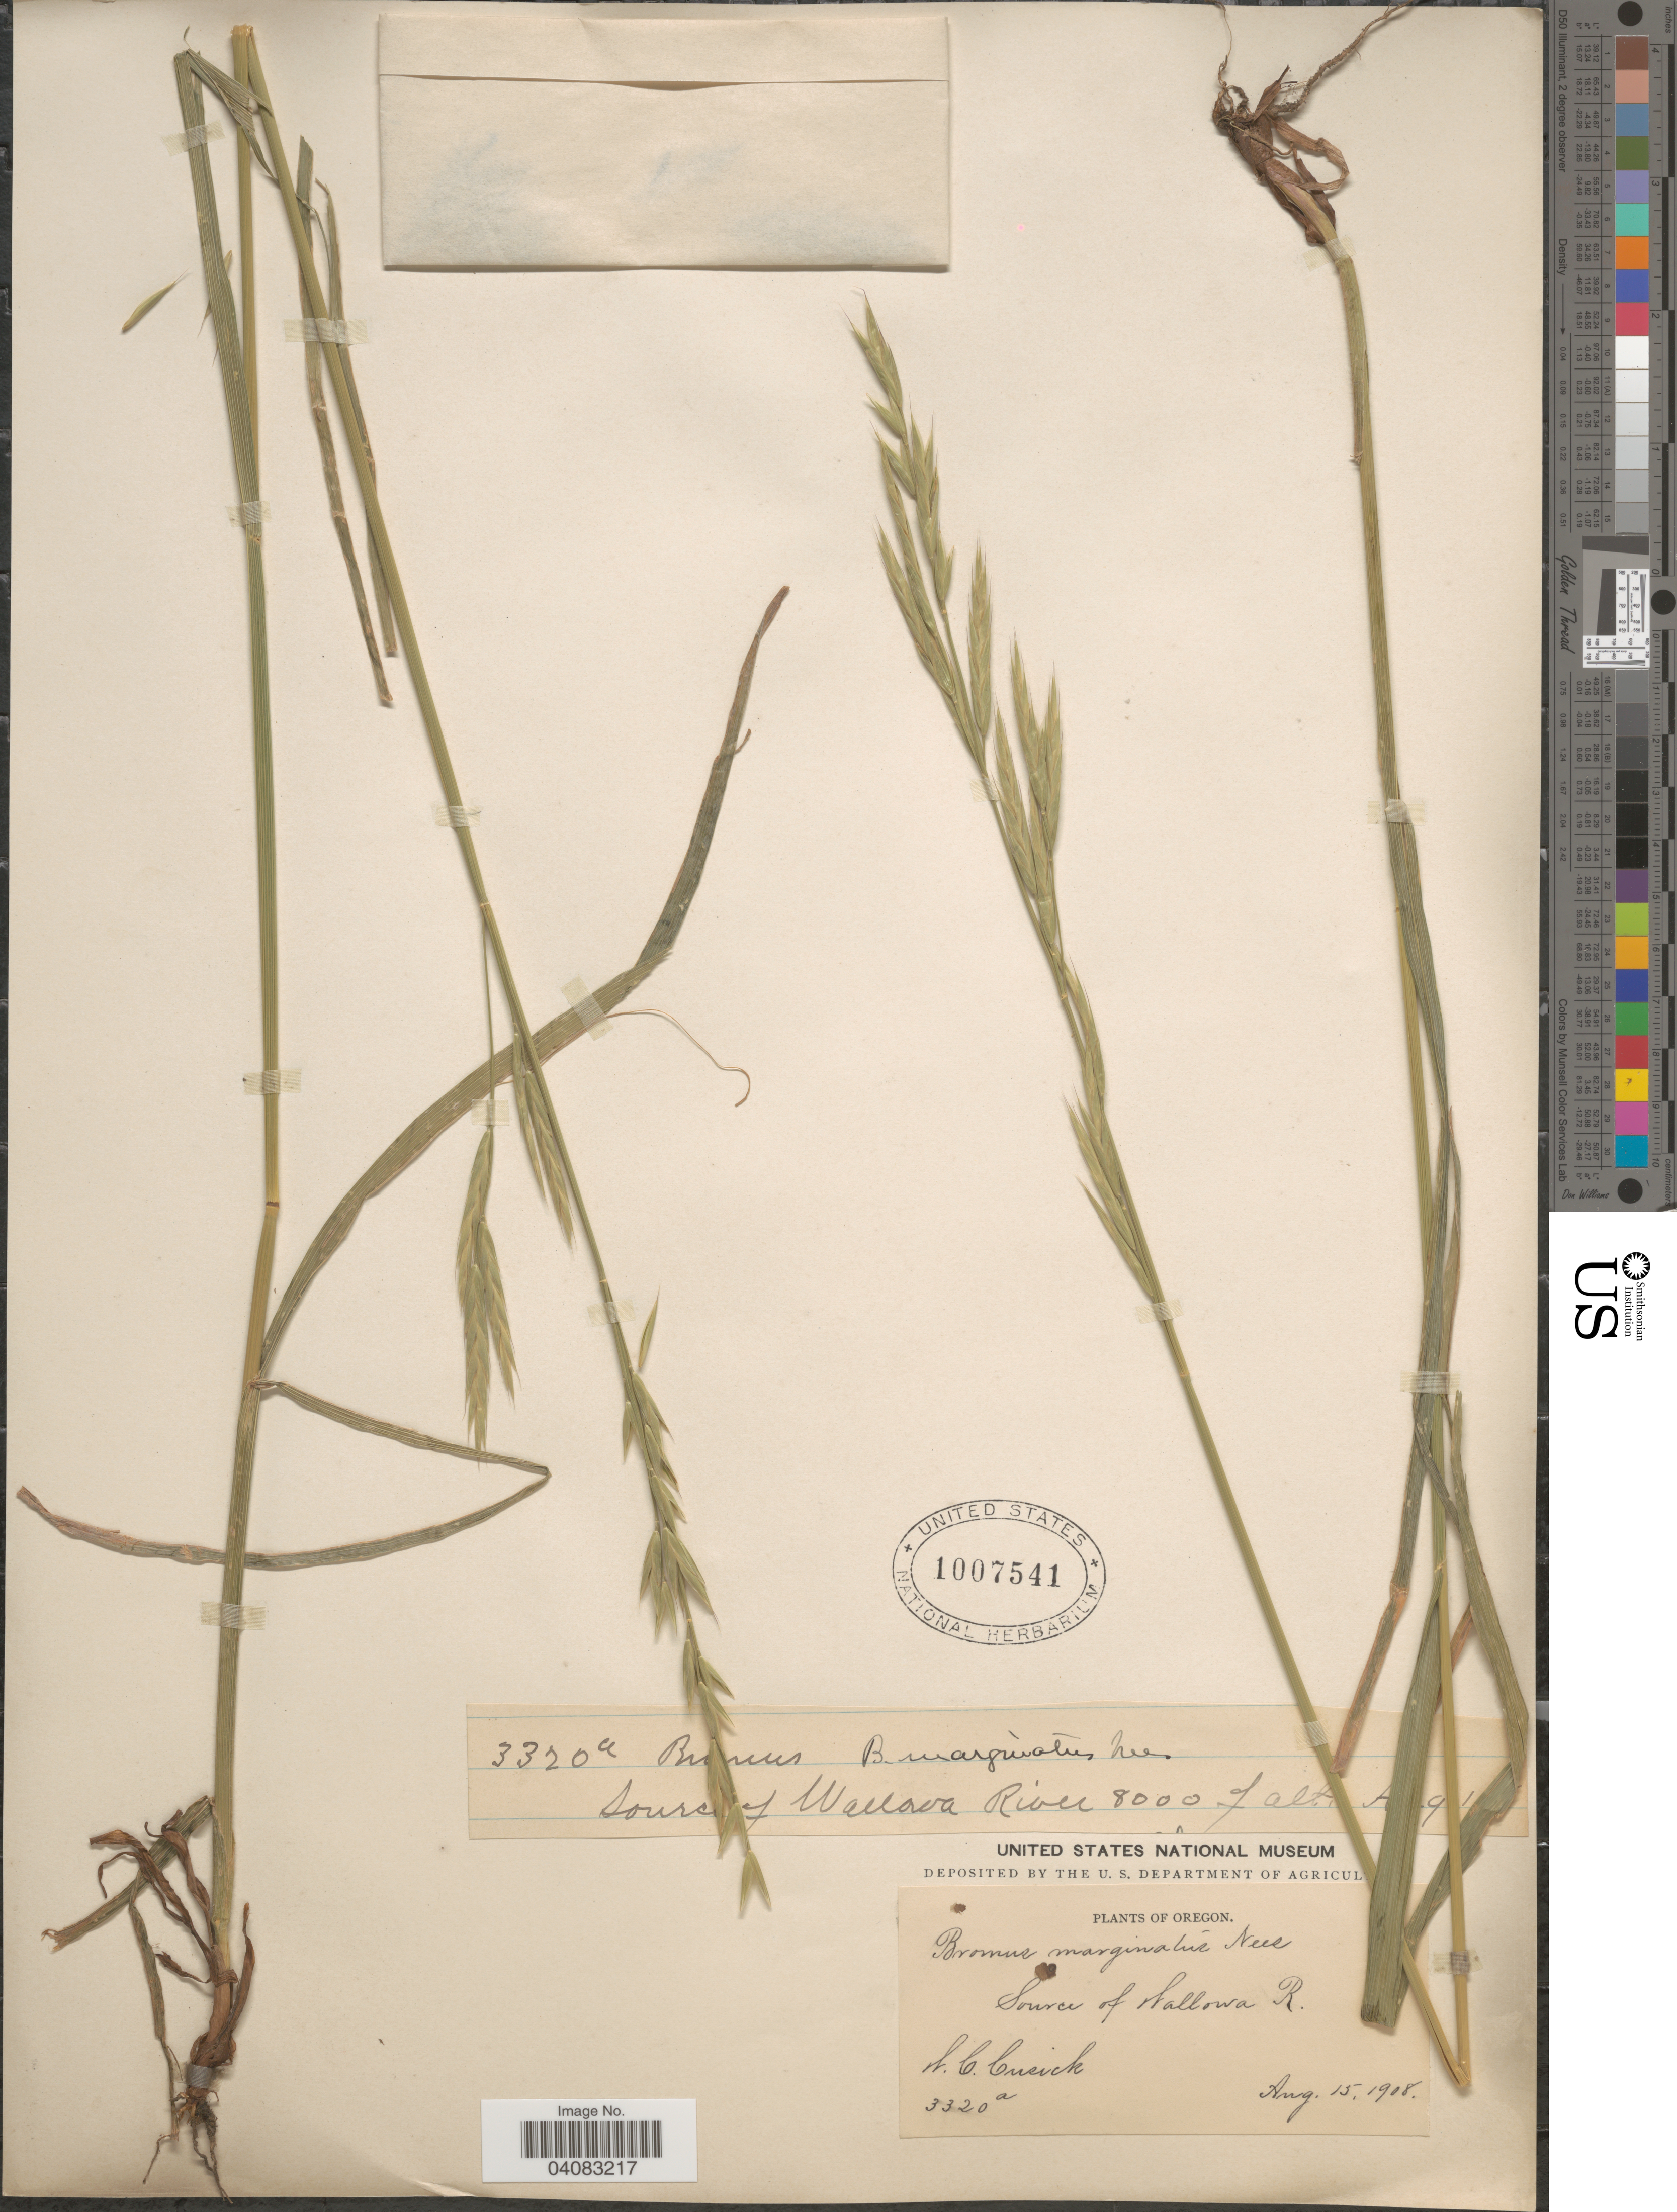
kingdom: Plantae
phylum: Tracheophyta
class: Liliopsida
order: Poales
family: Poaceae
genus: Bromus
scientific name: Bromus marginatus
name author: Nees ex Steud.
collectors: W. C. Cusick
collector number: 3320a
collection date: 1908-08-15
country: United States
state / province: Oregon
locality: Source of Wallowa River.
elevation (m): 2438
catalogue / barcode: US 1007541